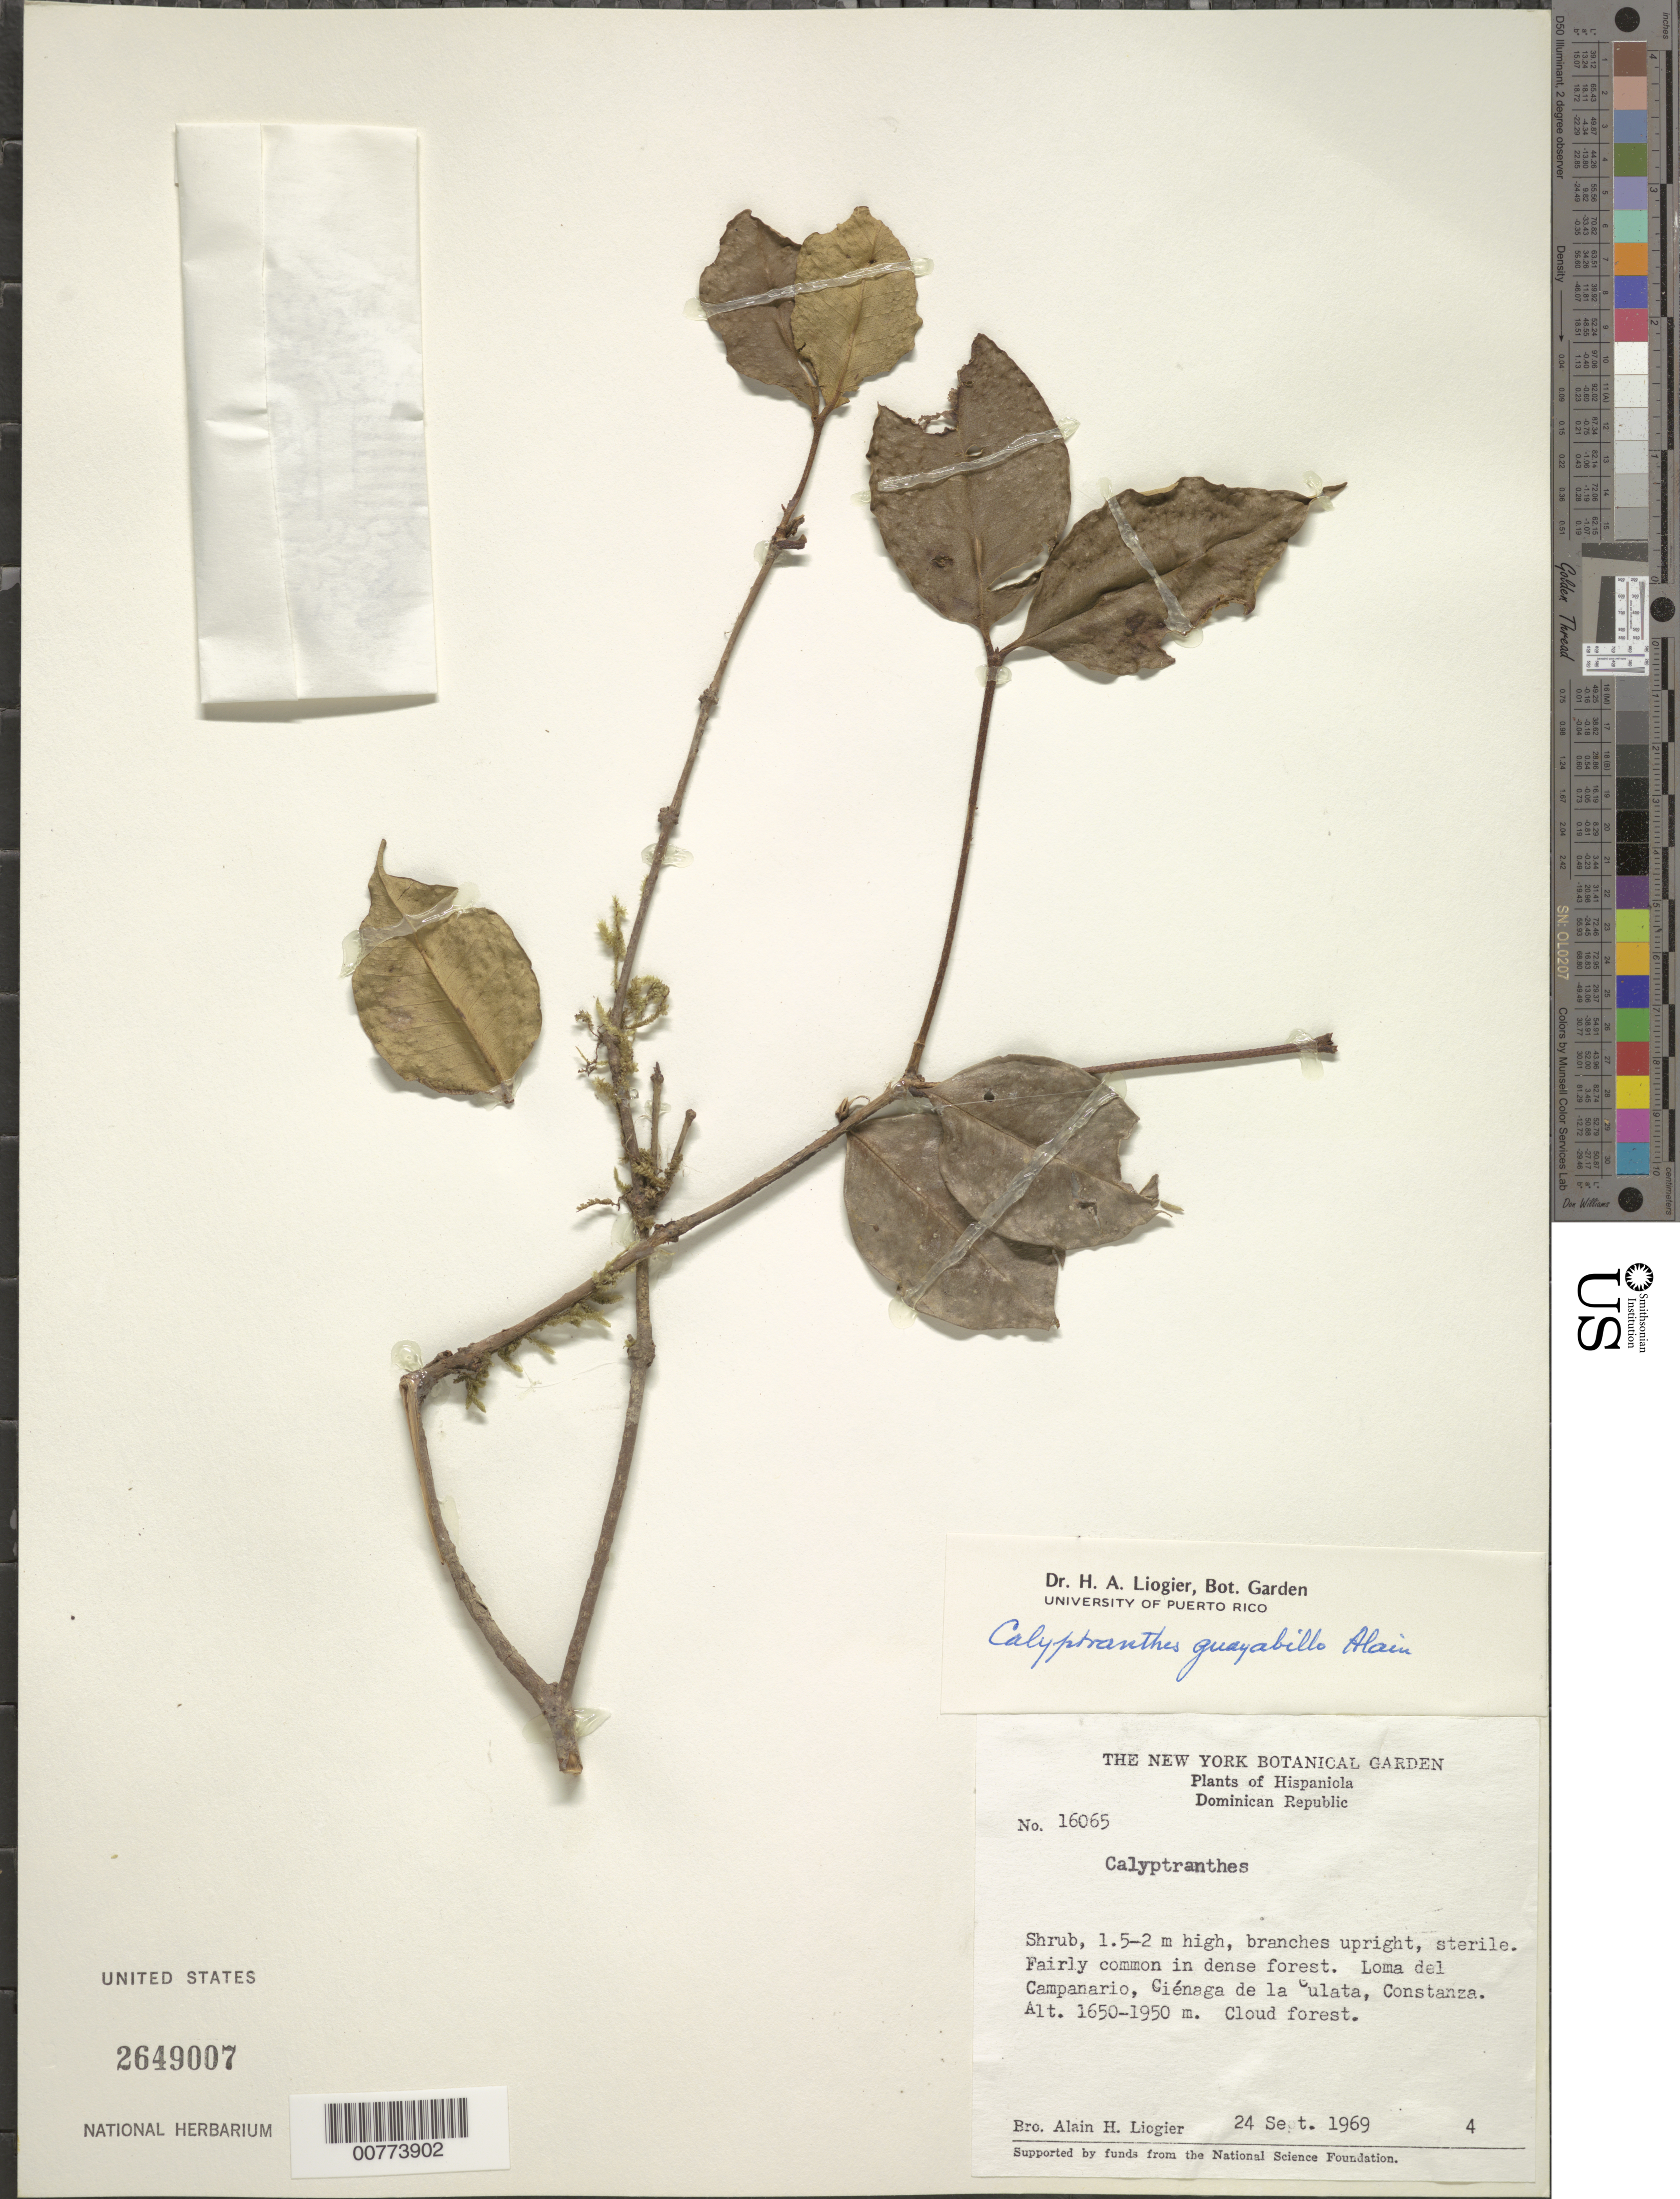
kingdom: Plantae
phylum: Tracheophyta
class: Magnoliopsida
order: Myrtales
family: Myrtaceae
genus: Myrcia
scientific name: Myrcia guayabillo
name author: (Alain) K. Campbell & Peguero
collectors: A. H. Liogier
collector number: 16065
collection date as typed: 24 Sep 1969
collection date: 1969-09-24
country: Dominican Republic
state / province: La Vega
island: Hispaniola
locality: Constanza, Ciénaga de la Culata, Loma del Campanario.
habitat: Dense forest.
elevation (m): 1650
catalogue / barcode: US 2649007